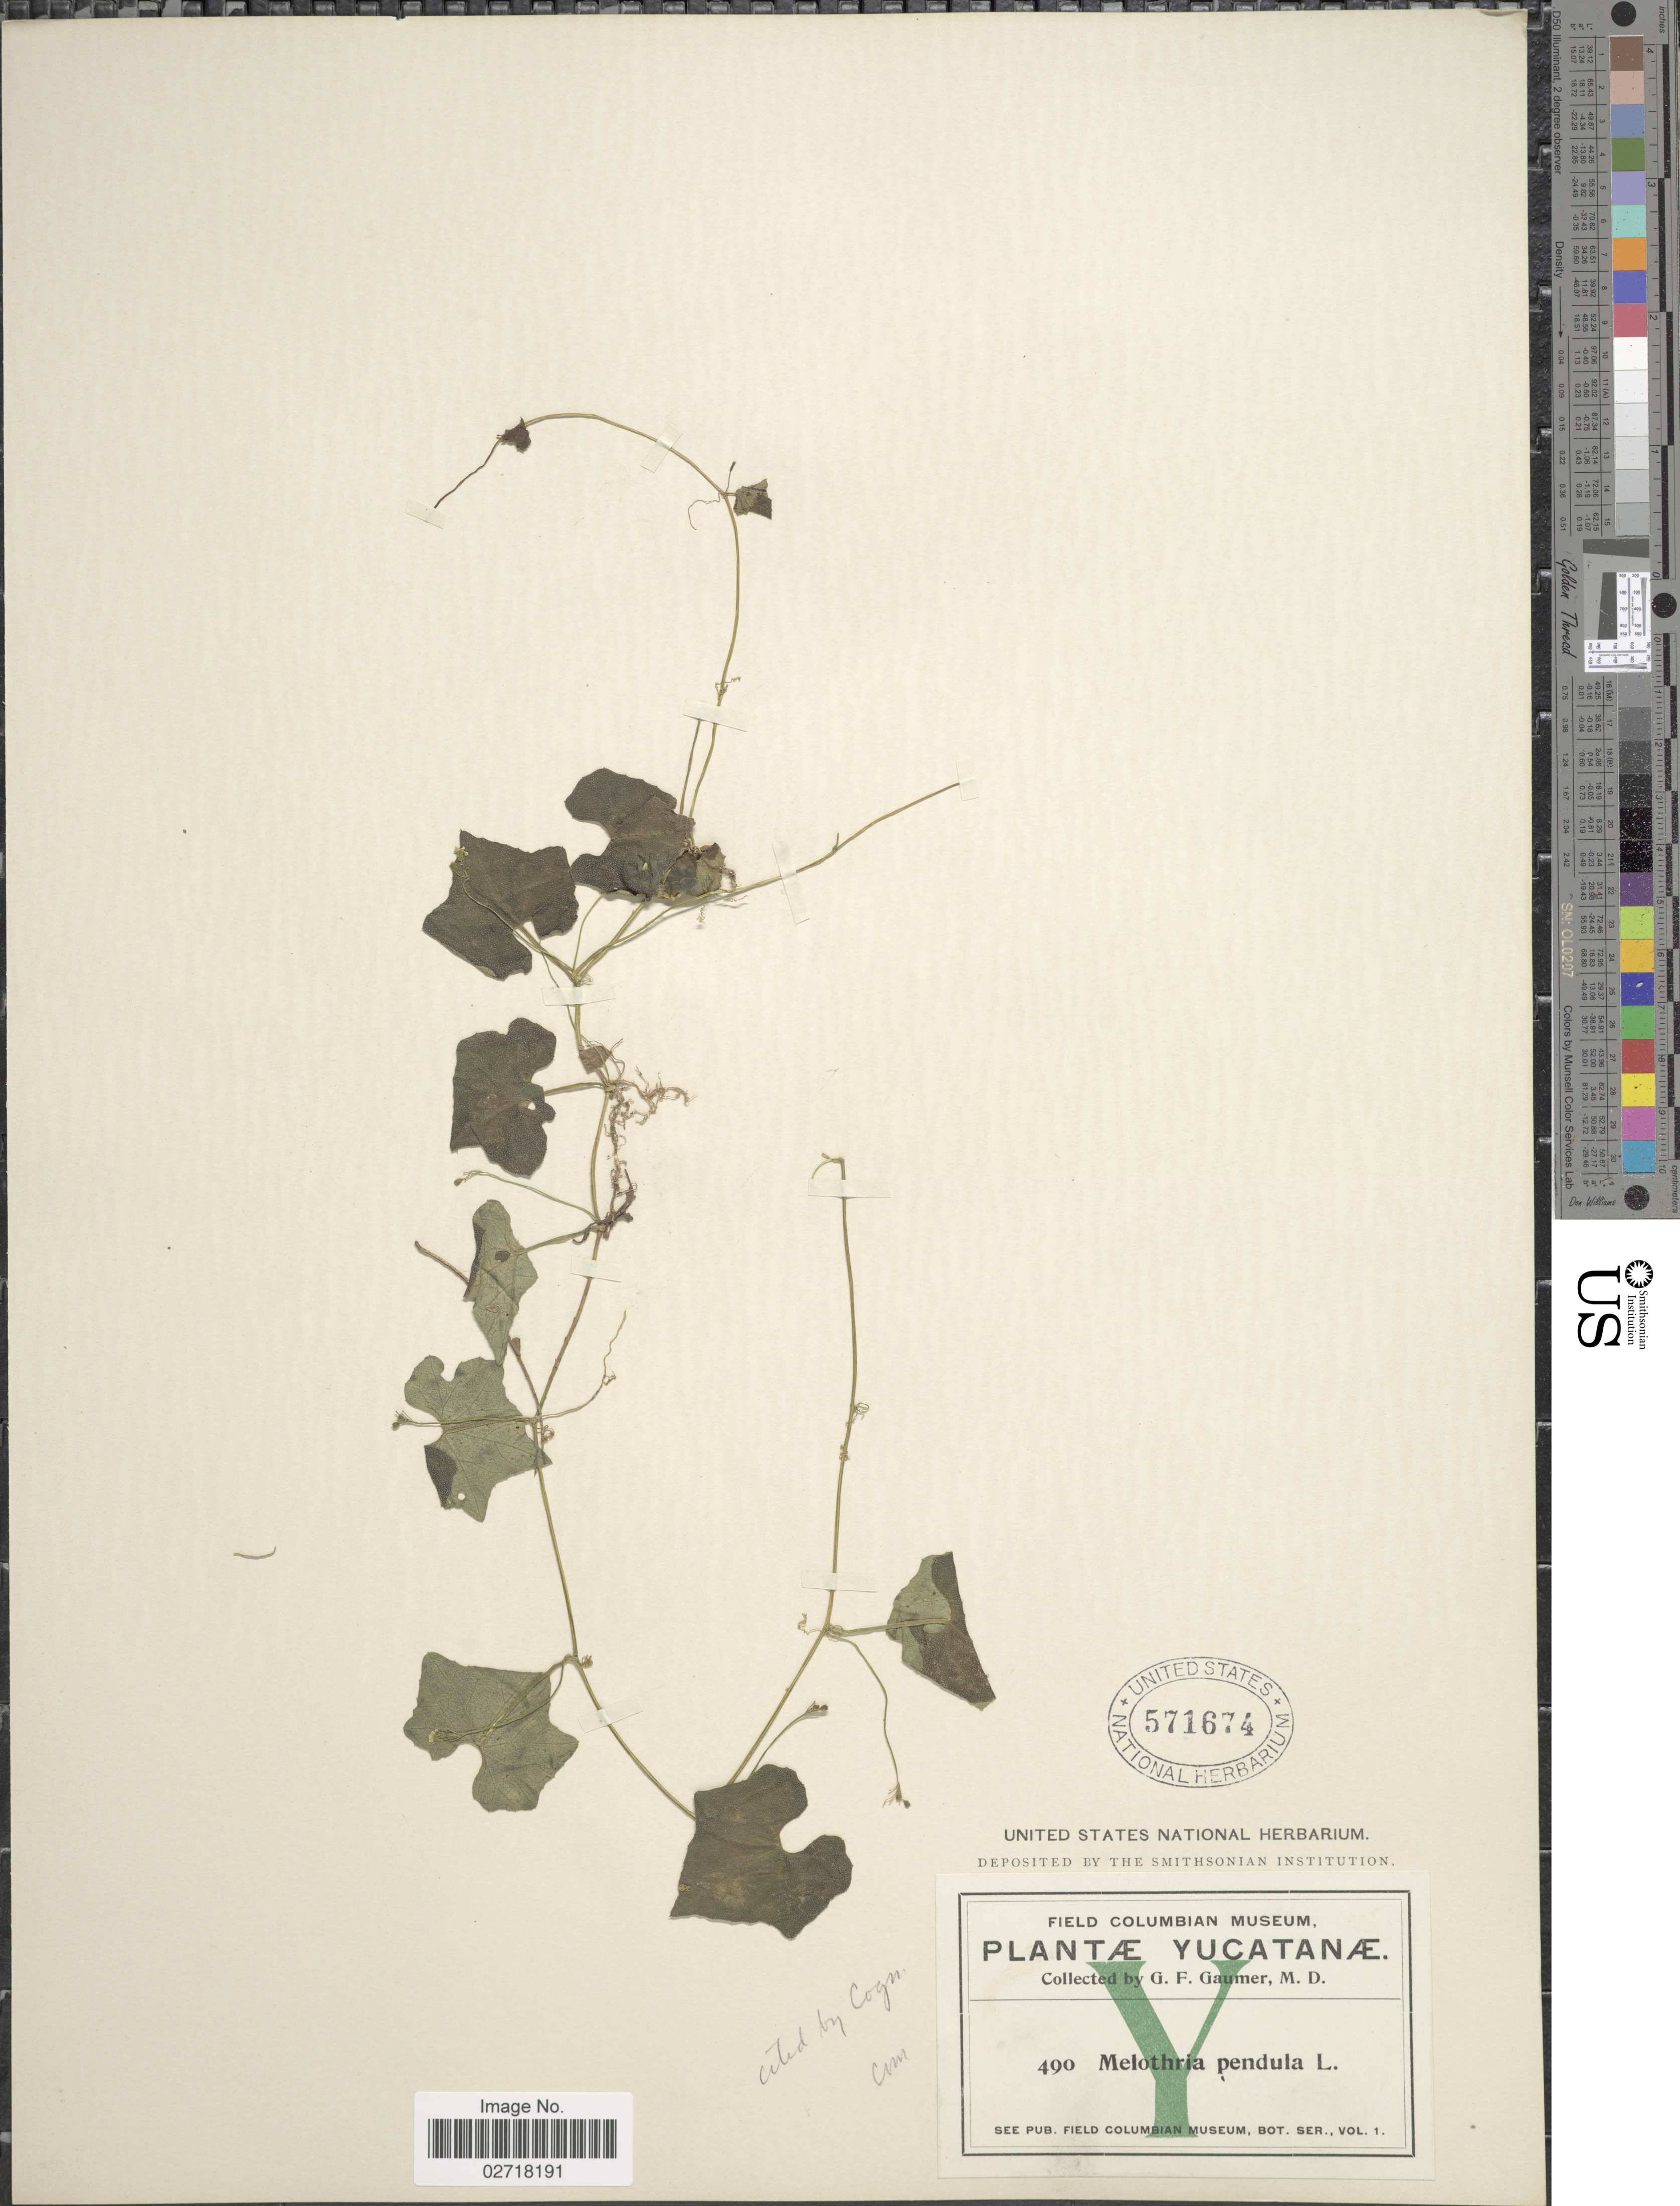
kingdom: Plantae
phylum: Tracheophyta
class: Magnoliopsida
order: Cucurbitales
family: Cucurbitaceae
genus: Melothria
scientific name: Melothria pendula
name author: L.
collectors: G. F. Gaumer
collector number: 490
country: Mexico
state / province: Yucatán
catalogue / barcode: US 571674